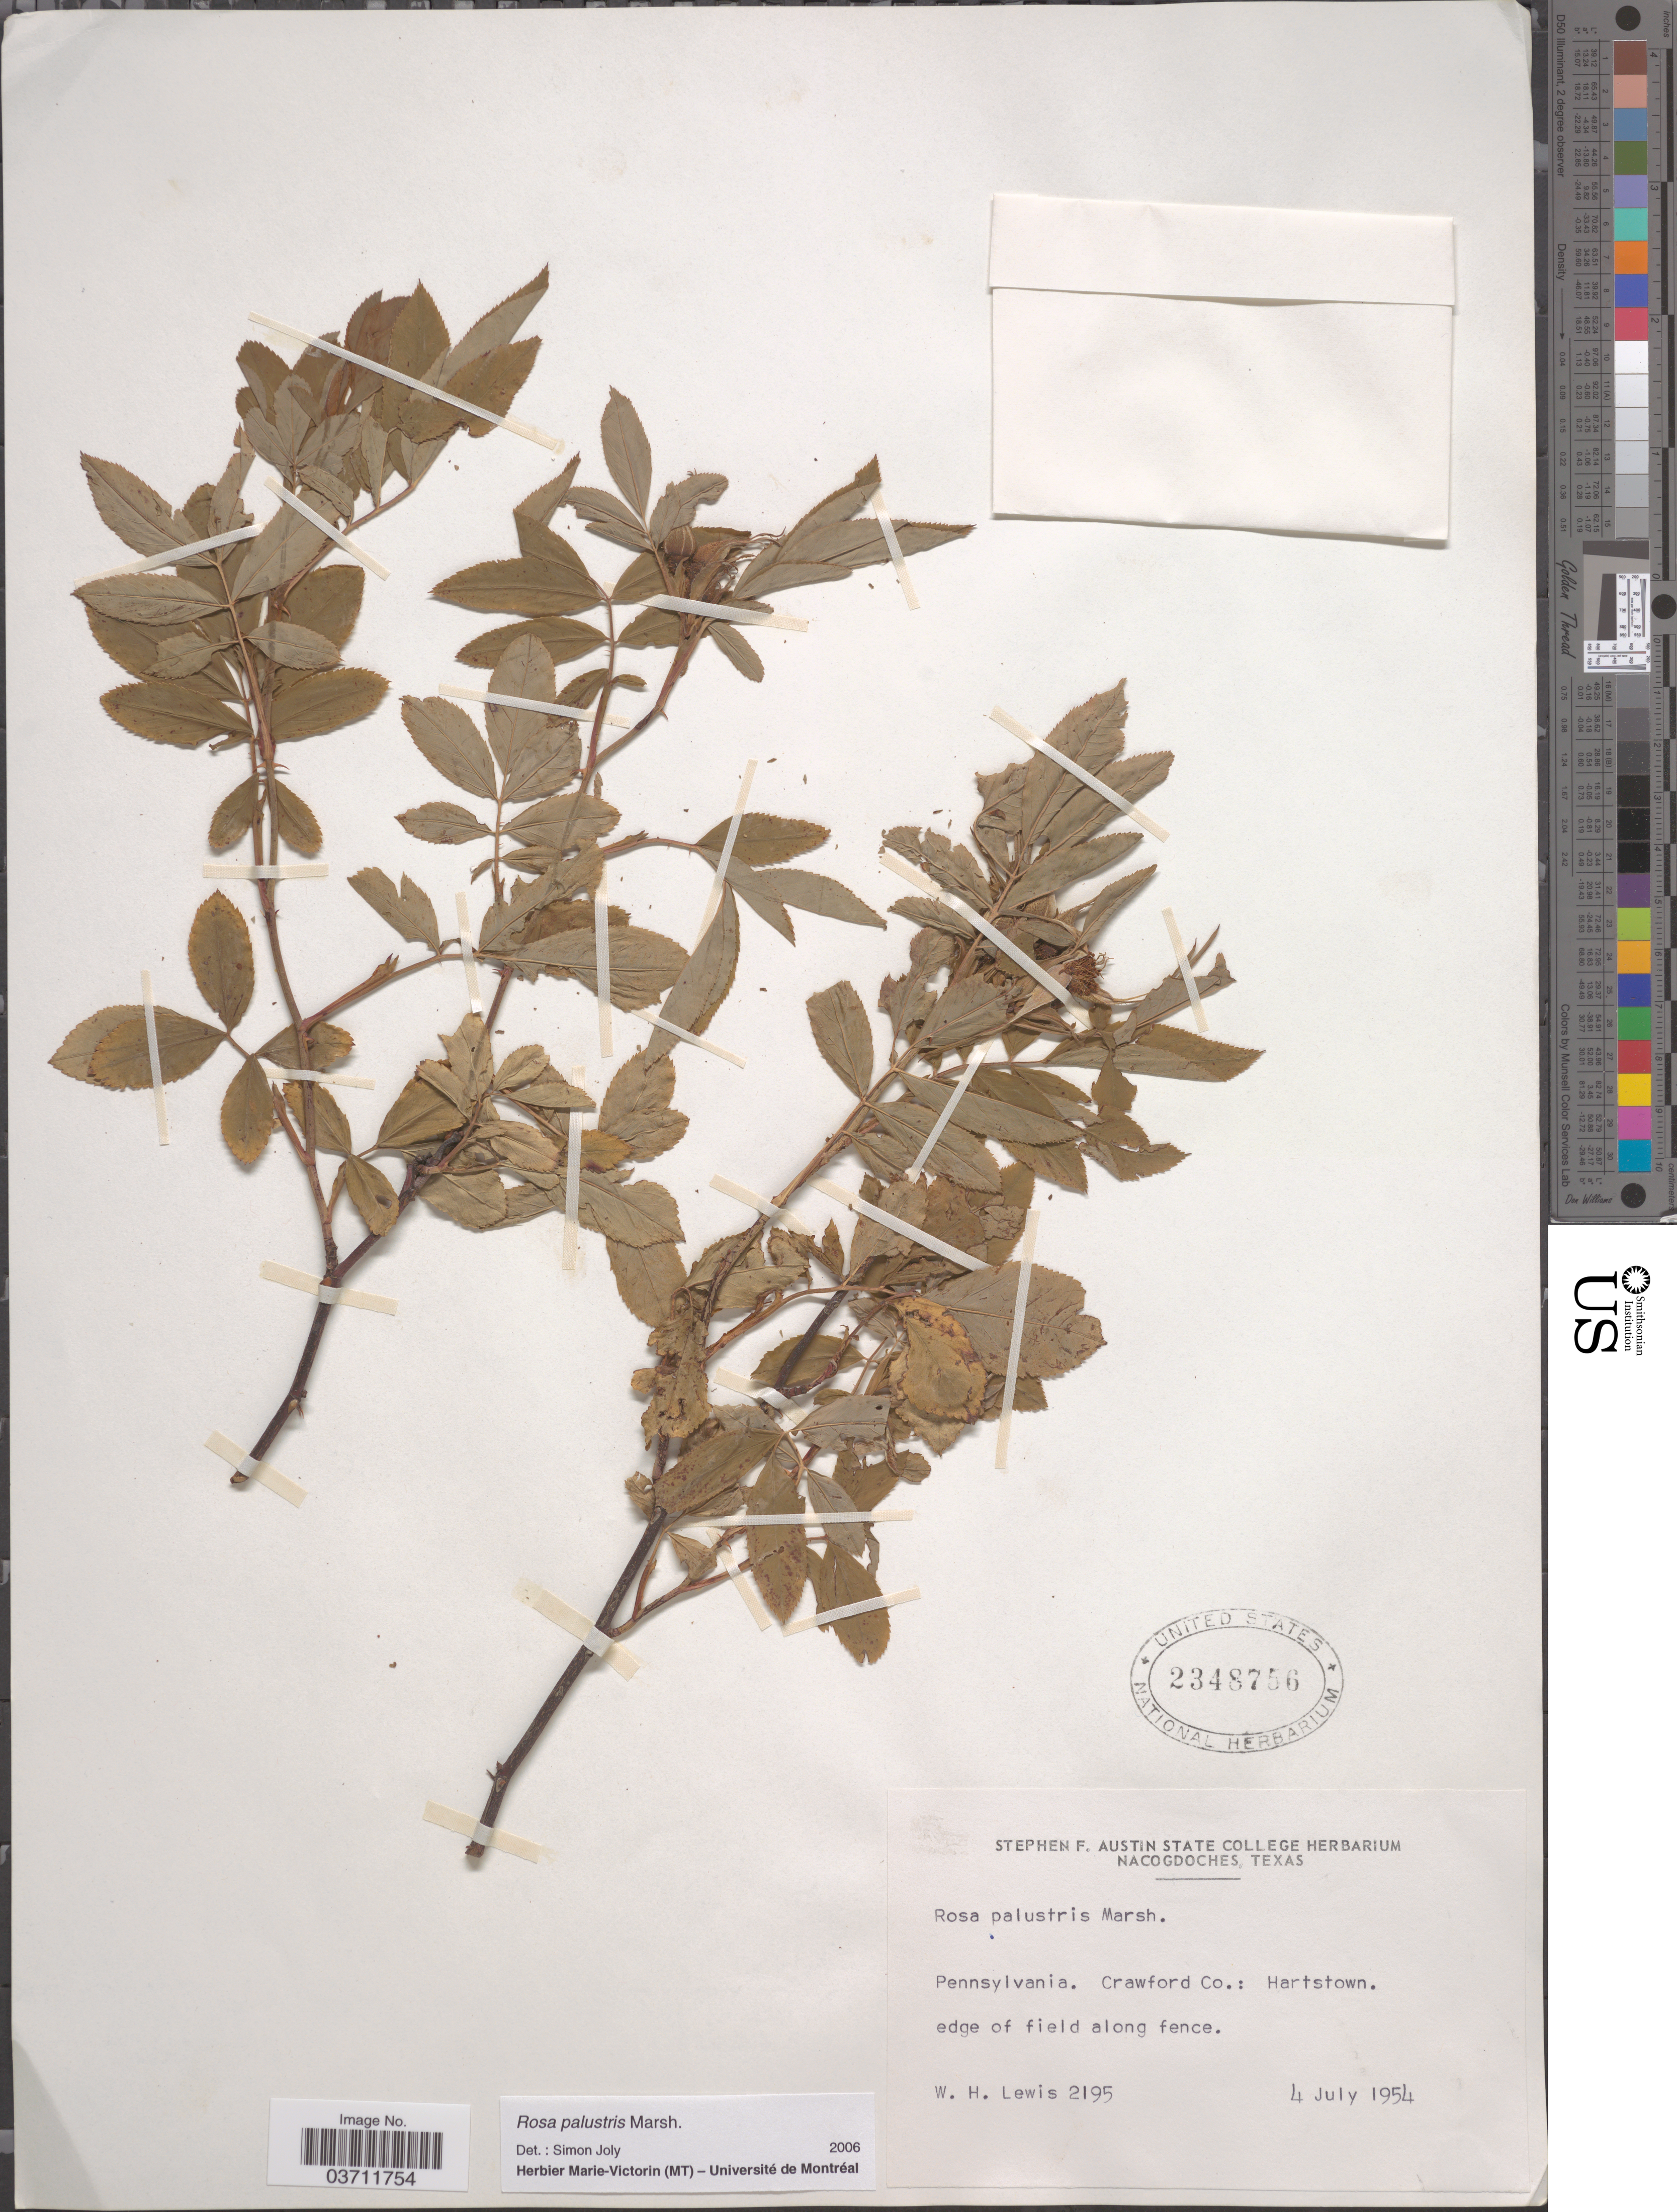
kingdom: Plantae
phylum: Tracheophyta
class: Magnoliopsida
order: Rosales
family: Rosaceae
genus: Rosa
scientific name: Rosa palustris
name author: Marshall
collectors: W. H. Lewis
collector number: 2195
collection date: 1954-07-04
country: United States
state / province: Pennsylvania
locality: Crawford Co.: Hartstown.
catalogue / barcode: US 2348756